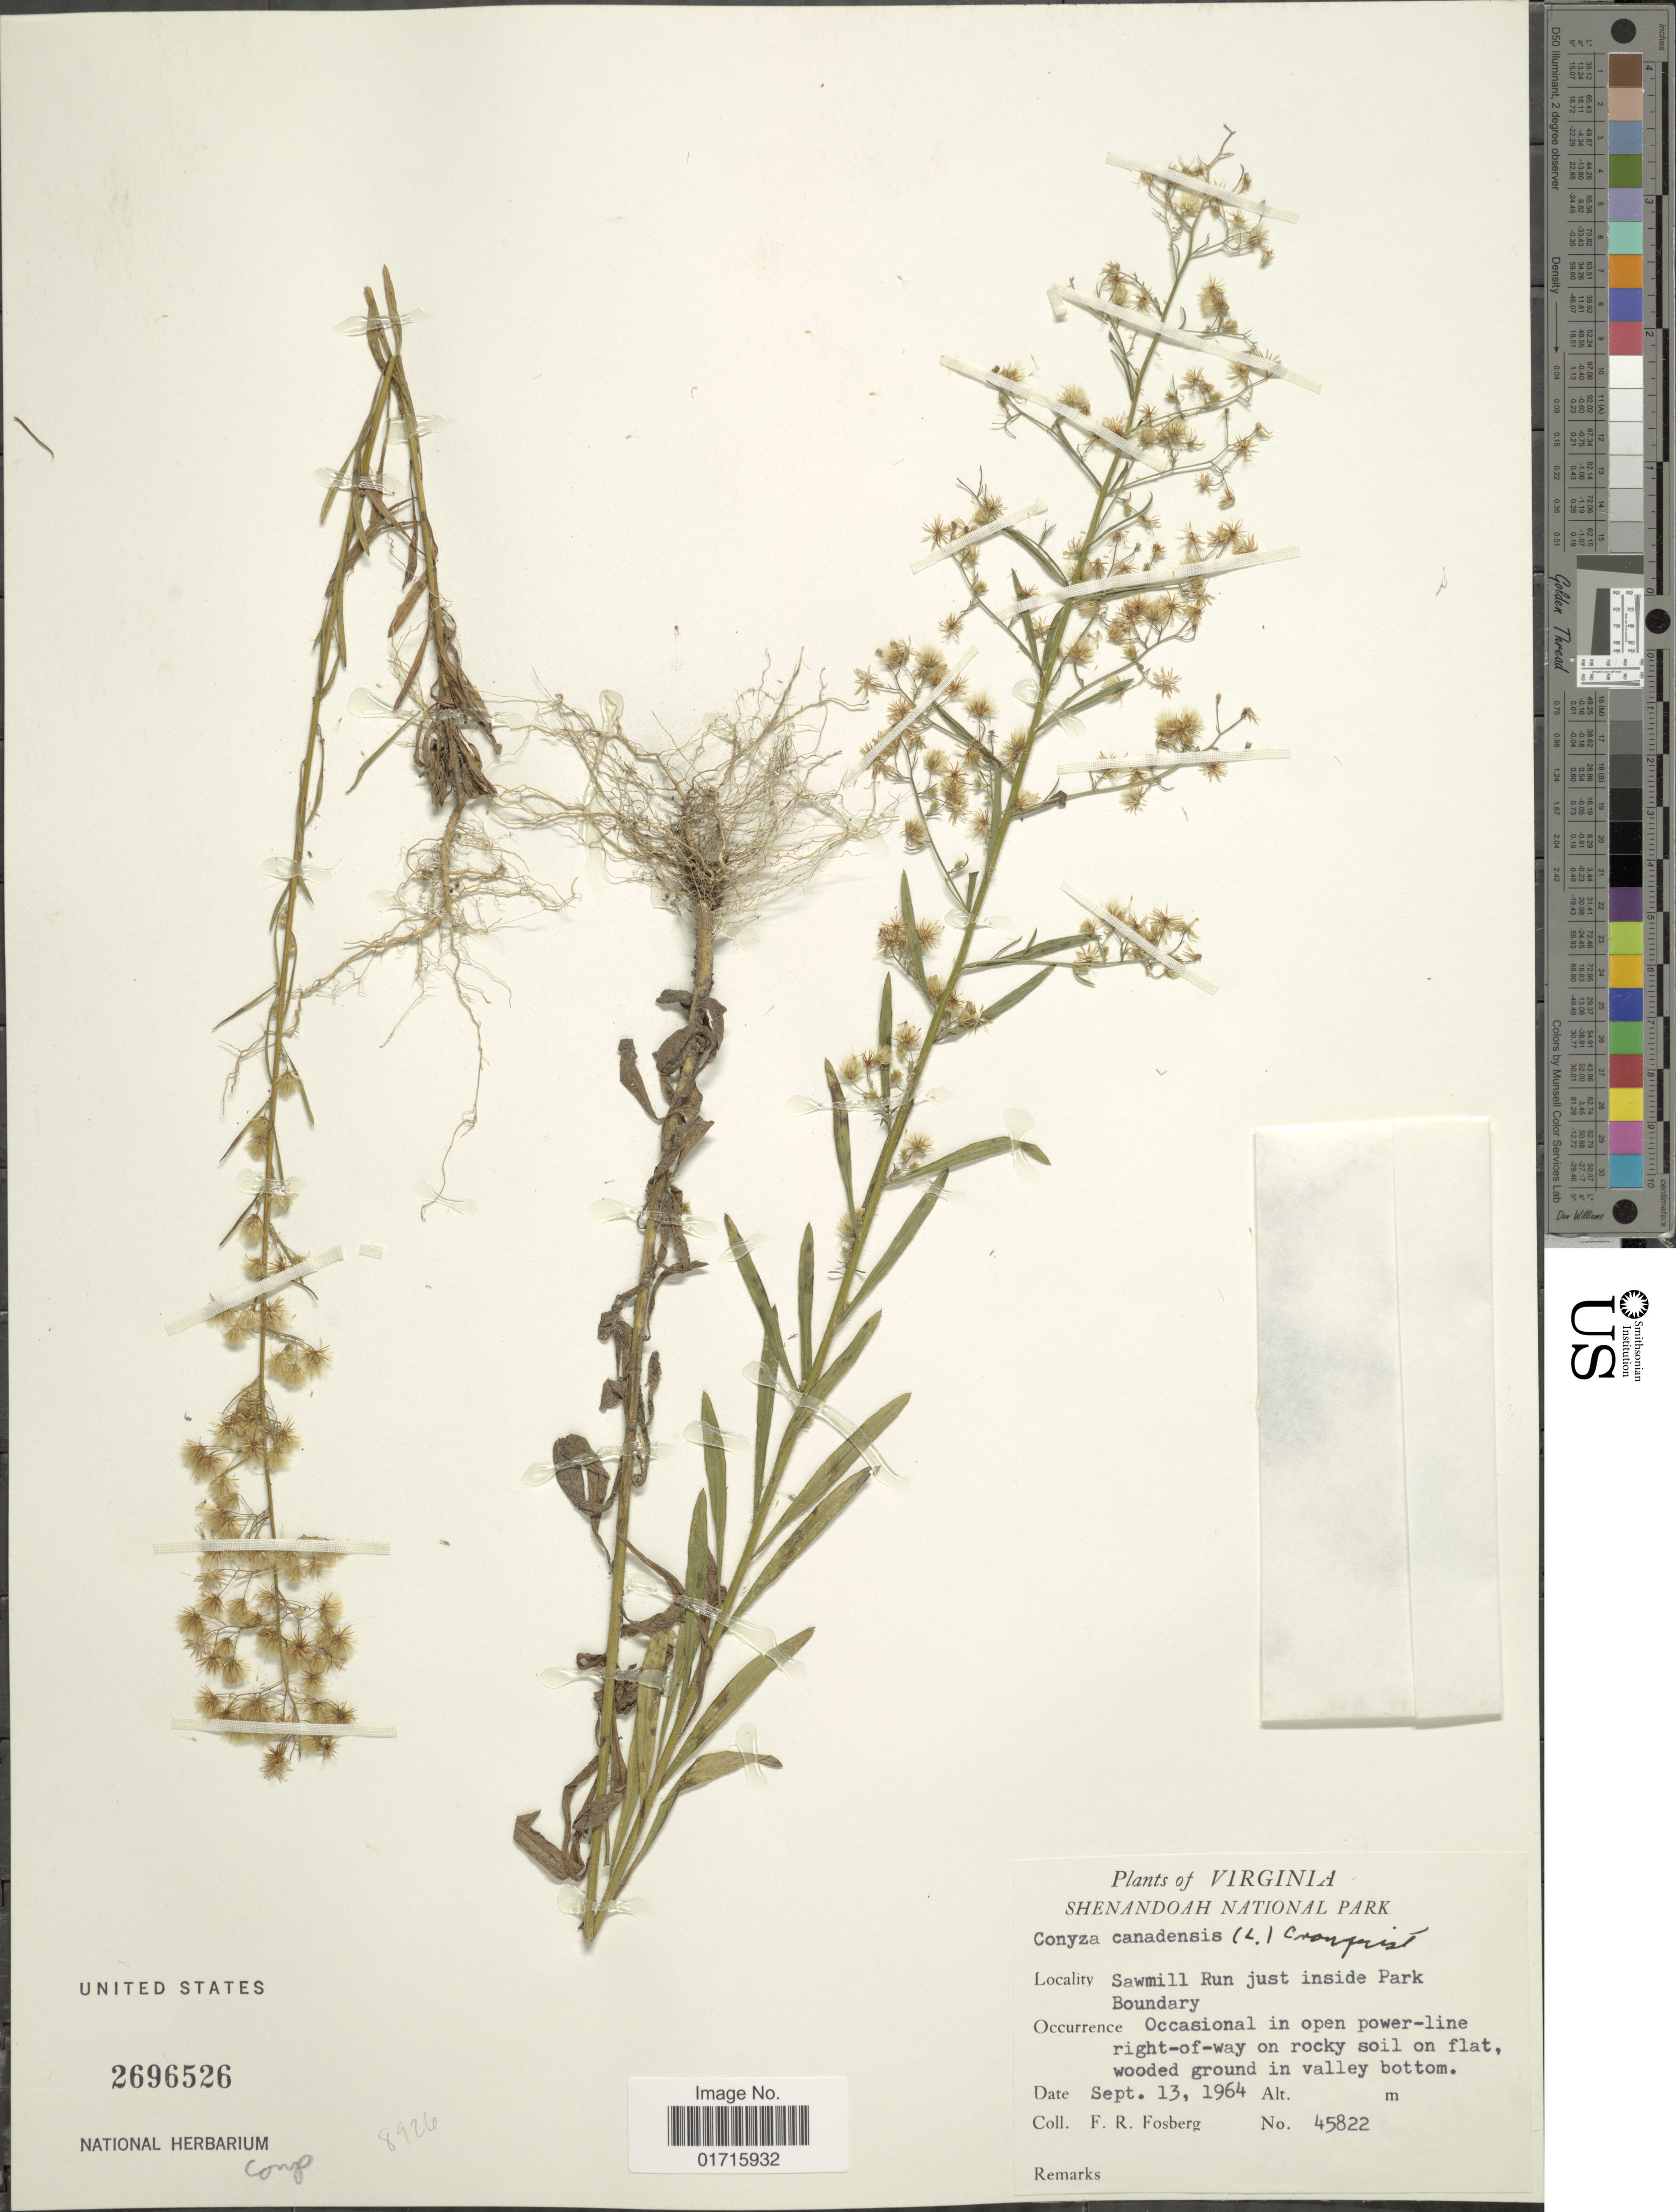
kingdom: Plantae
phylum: Tracheophyta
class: Magnoliopsida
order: Asterales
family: Asteraceae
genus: Conyza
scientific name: Conyza canadensis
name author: (L.) Cronq.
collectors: F. R. Fosberg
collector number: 45822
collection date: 1964-09-13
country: United States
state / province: Virginia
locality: Virginia. Shenandoah National Park. Sawmill Run just inside Park Boundary. Occasional in open power-line right-of-way on rocky soil on flat wooded ground in valley bottom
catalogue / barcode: US 2696526